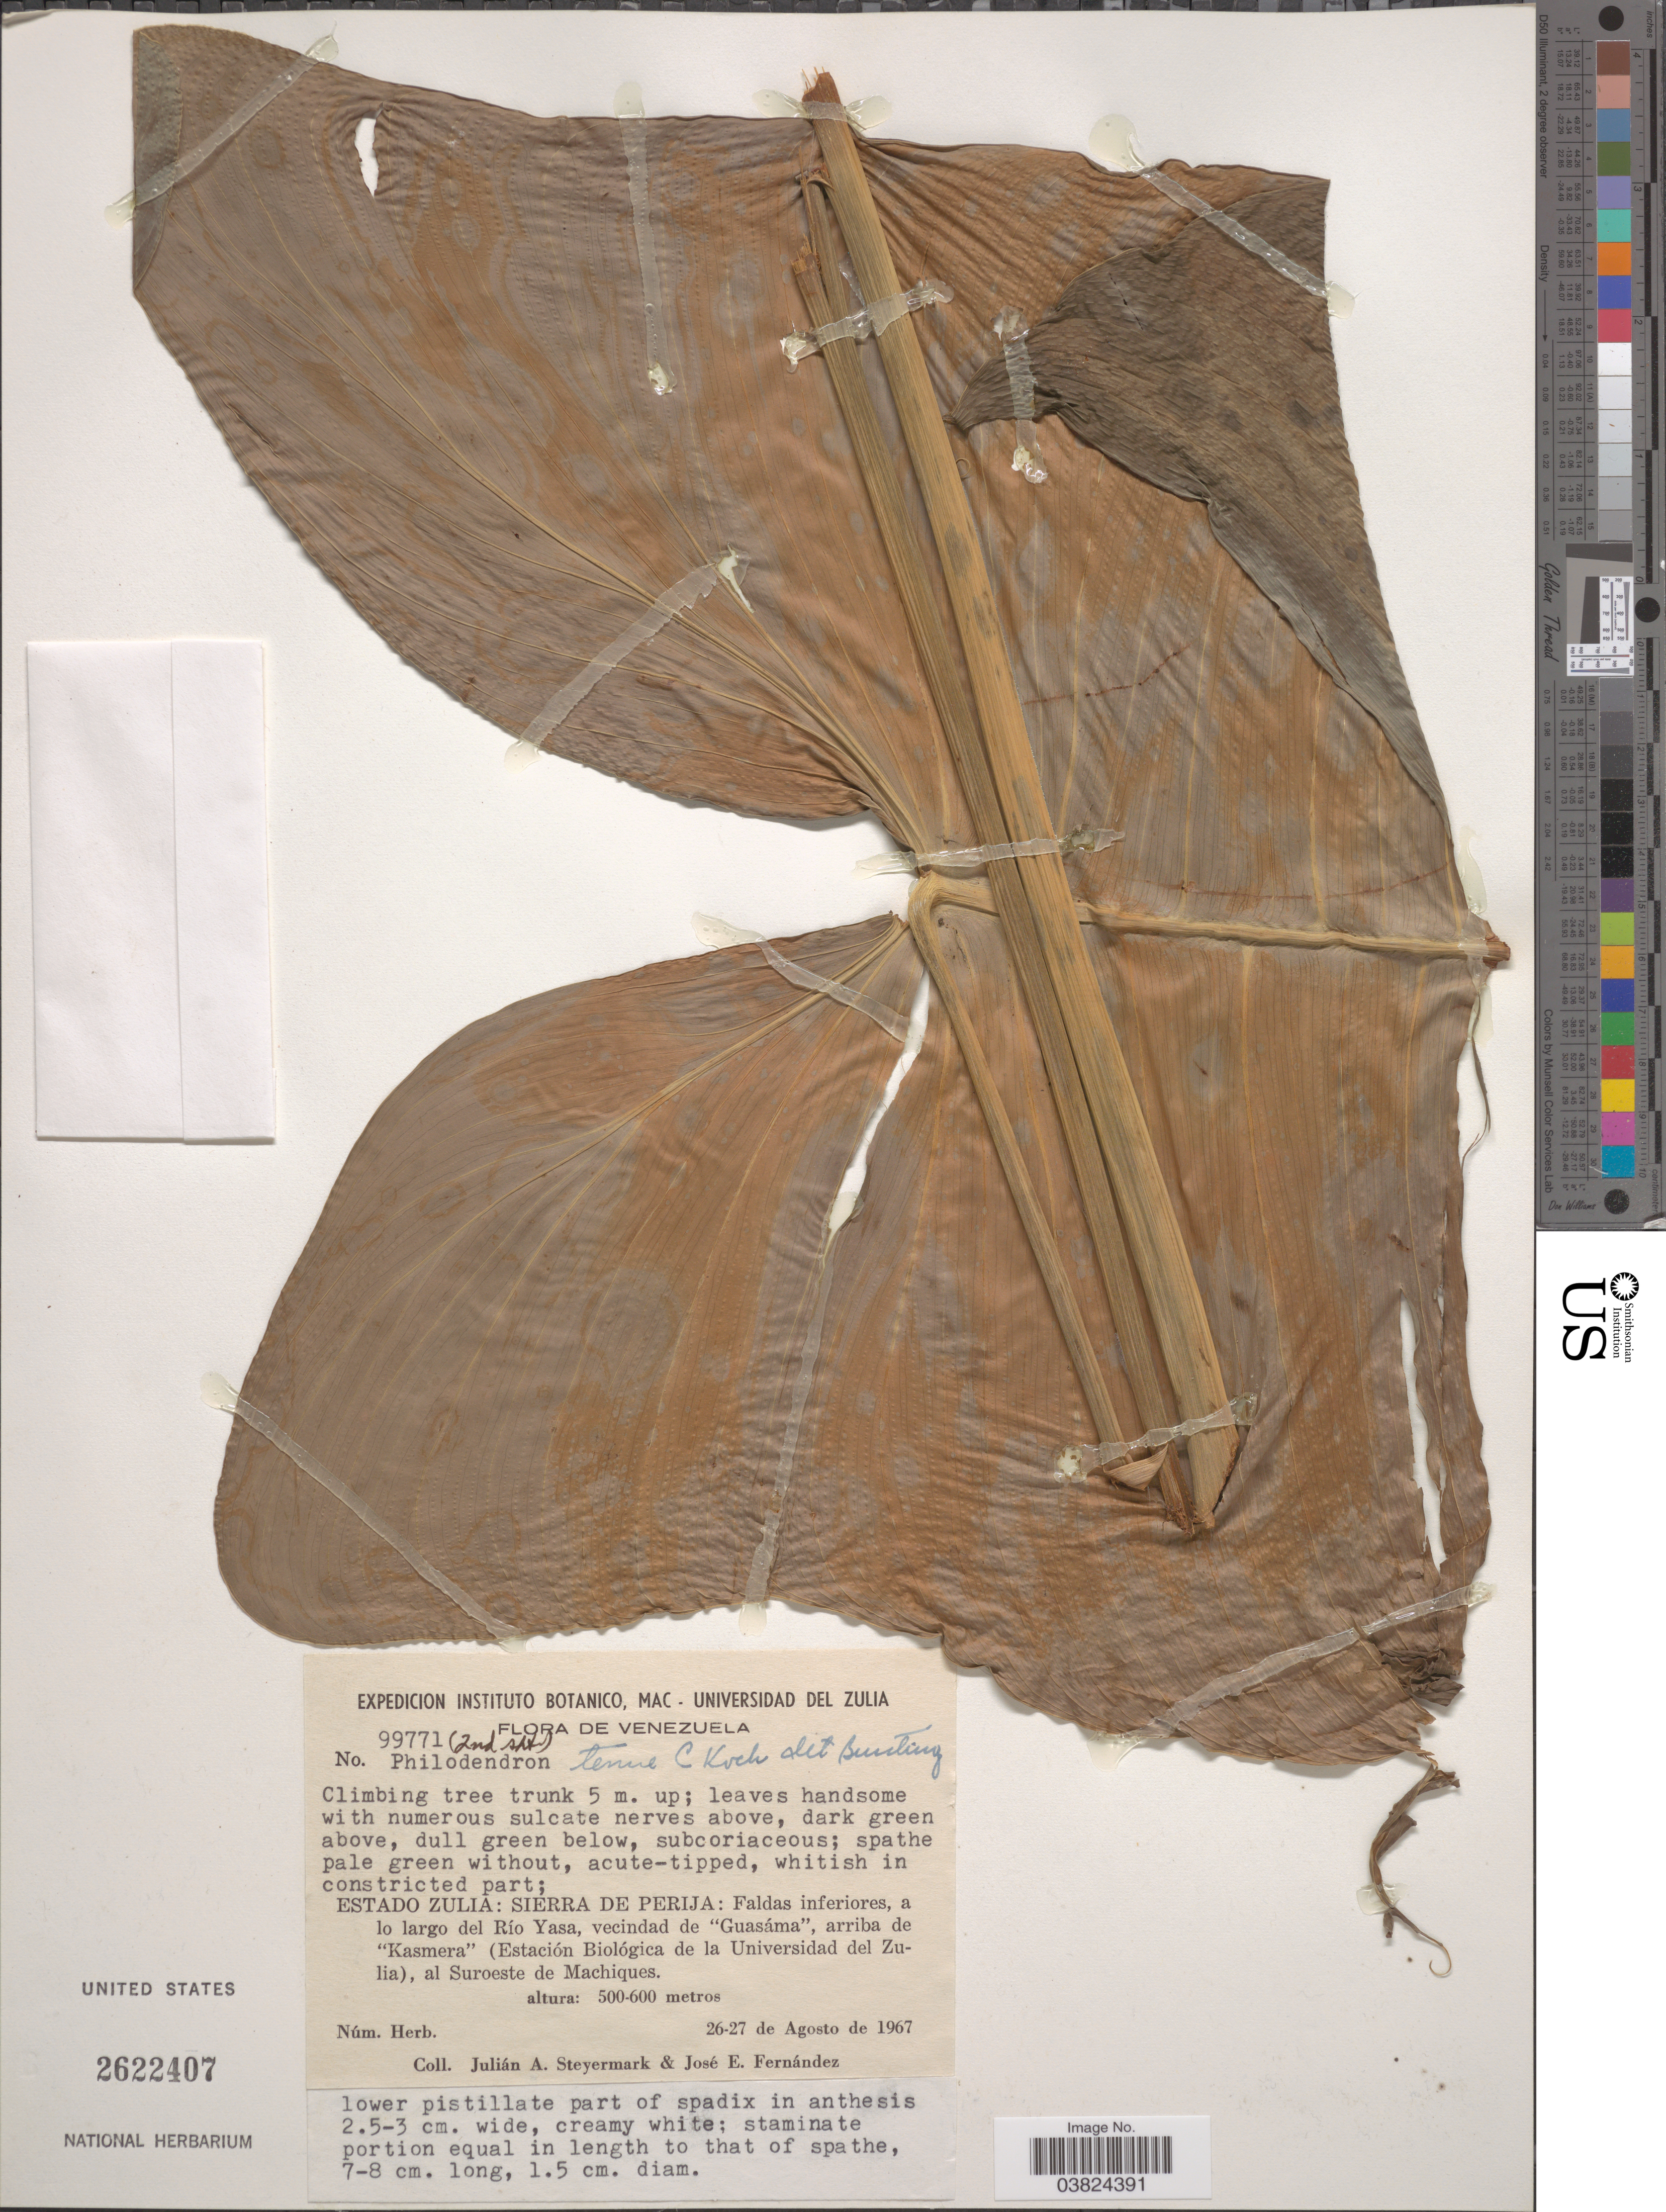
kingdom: Plantae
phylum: Tracheophyta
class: Liliopsida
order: Alismatales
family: Araceae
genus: Philodendron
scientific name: Philodendron tenue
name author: K. Koch & Augustin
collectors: J. Steyermark & J. Fernández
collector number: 99771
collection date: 1967-08-26/1967-08-27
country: Venezuela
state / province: Zulia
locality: Sierra de Perija: Faldas inferiores, a lo largo del Río Yasa, vecindad de "Guasáma", arriba de "Kasmera" (Estación Biológica de la Universidad del Zulia), al Suroeste de Machiques.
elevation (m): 500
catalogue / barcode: US 2622407